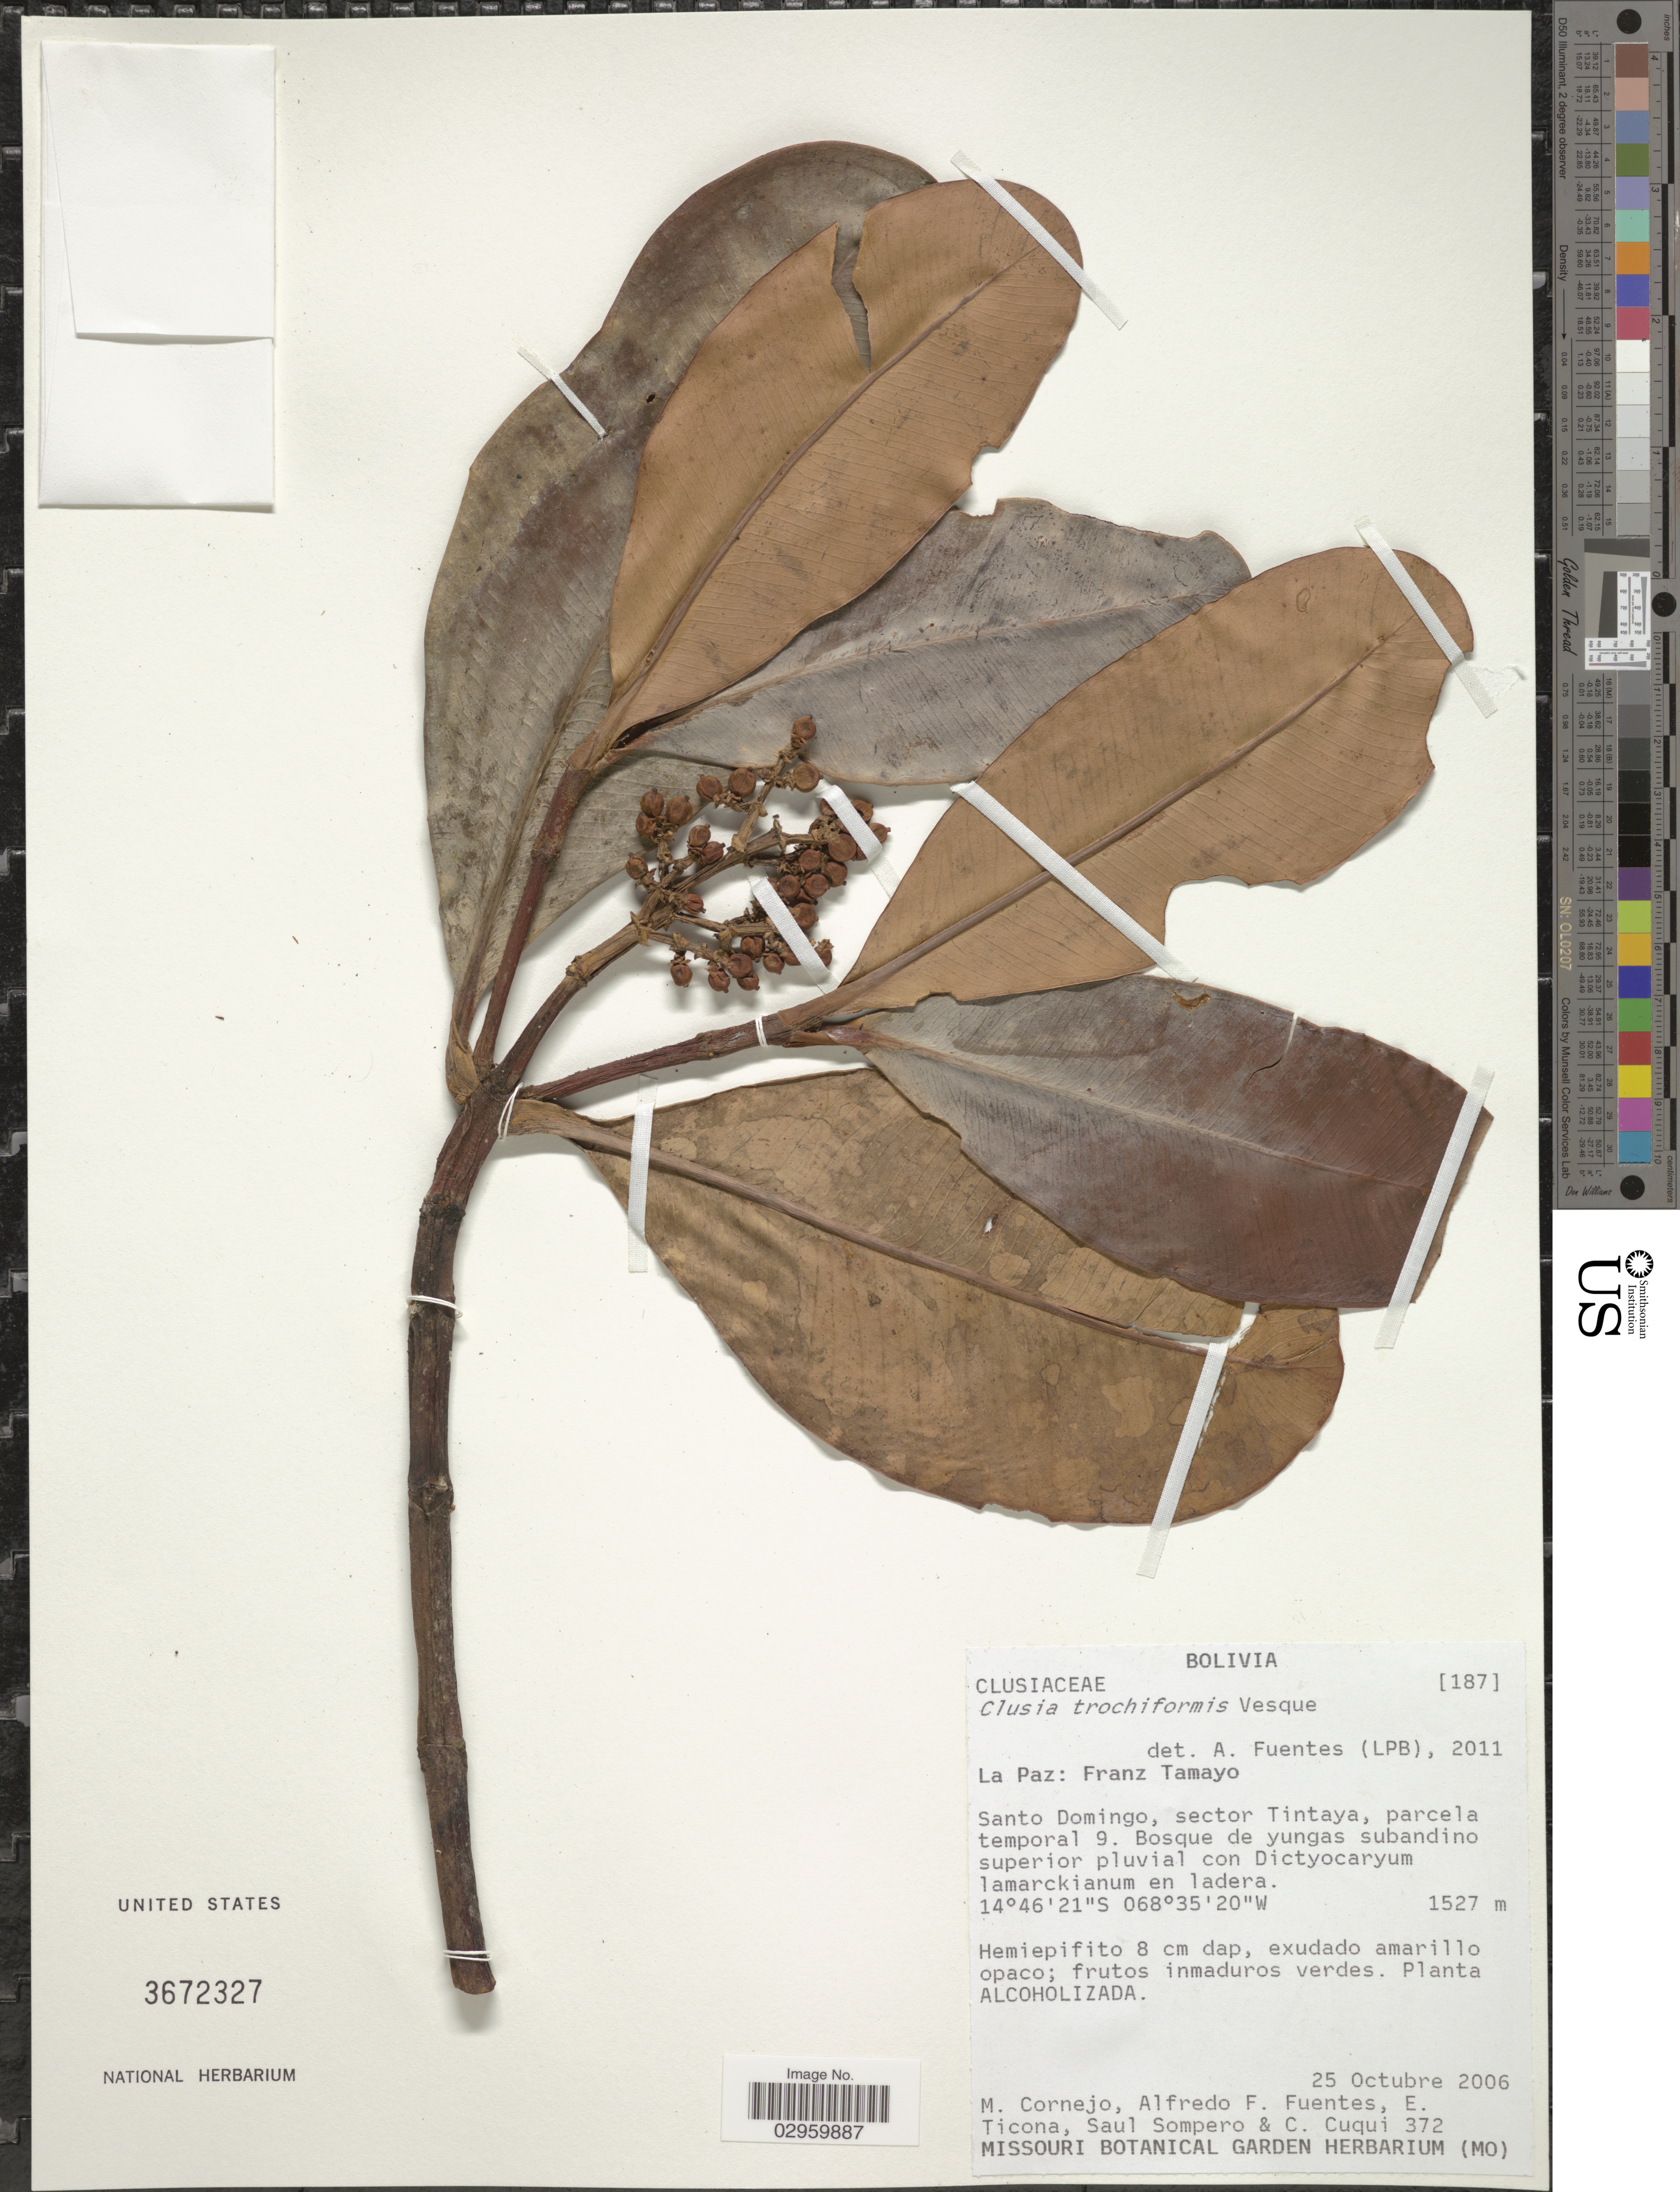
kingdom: Plantae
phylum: Tracheophyta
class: Magnoliopsida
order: Malpighiales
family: Clusiaceae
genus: Clusia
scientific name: Clusia trochiformis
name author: Vesque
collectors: M. Cornejo, A. F. Fuentes, E. Ticona, S. Sompero & C. Cuqui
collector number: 372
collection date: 2006-10-25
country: Bolivia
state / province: La Paz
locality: Franz Tamayo, Santo Domingo, sector Tintaya, parcela temporal 9.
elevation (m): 1527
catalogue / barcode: US 3672327